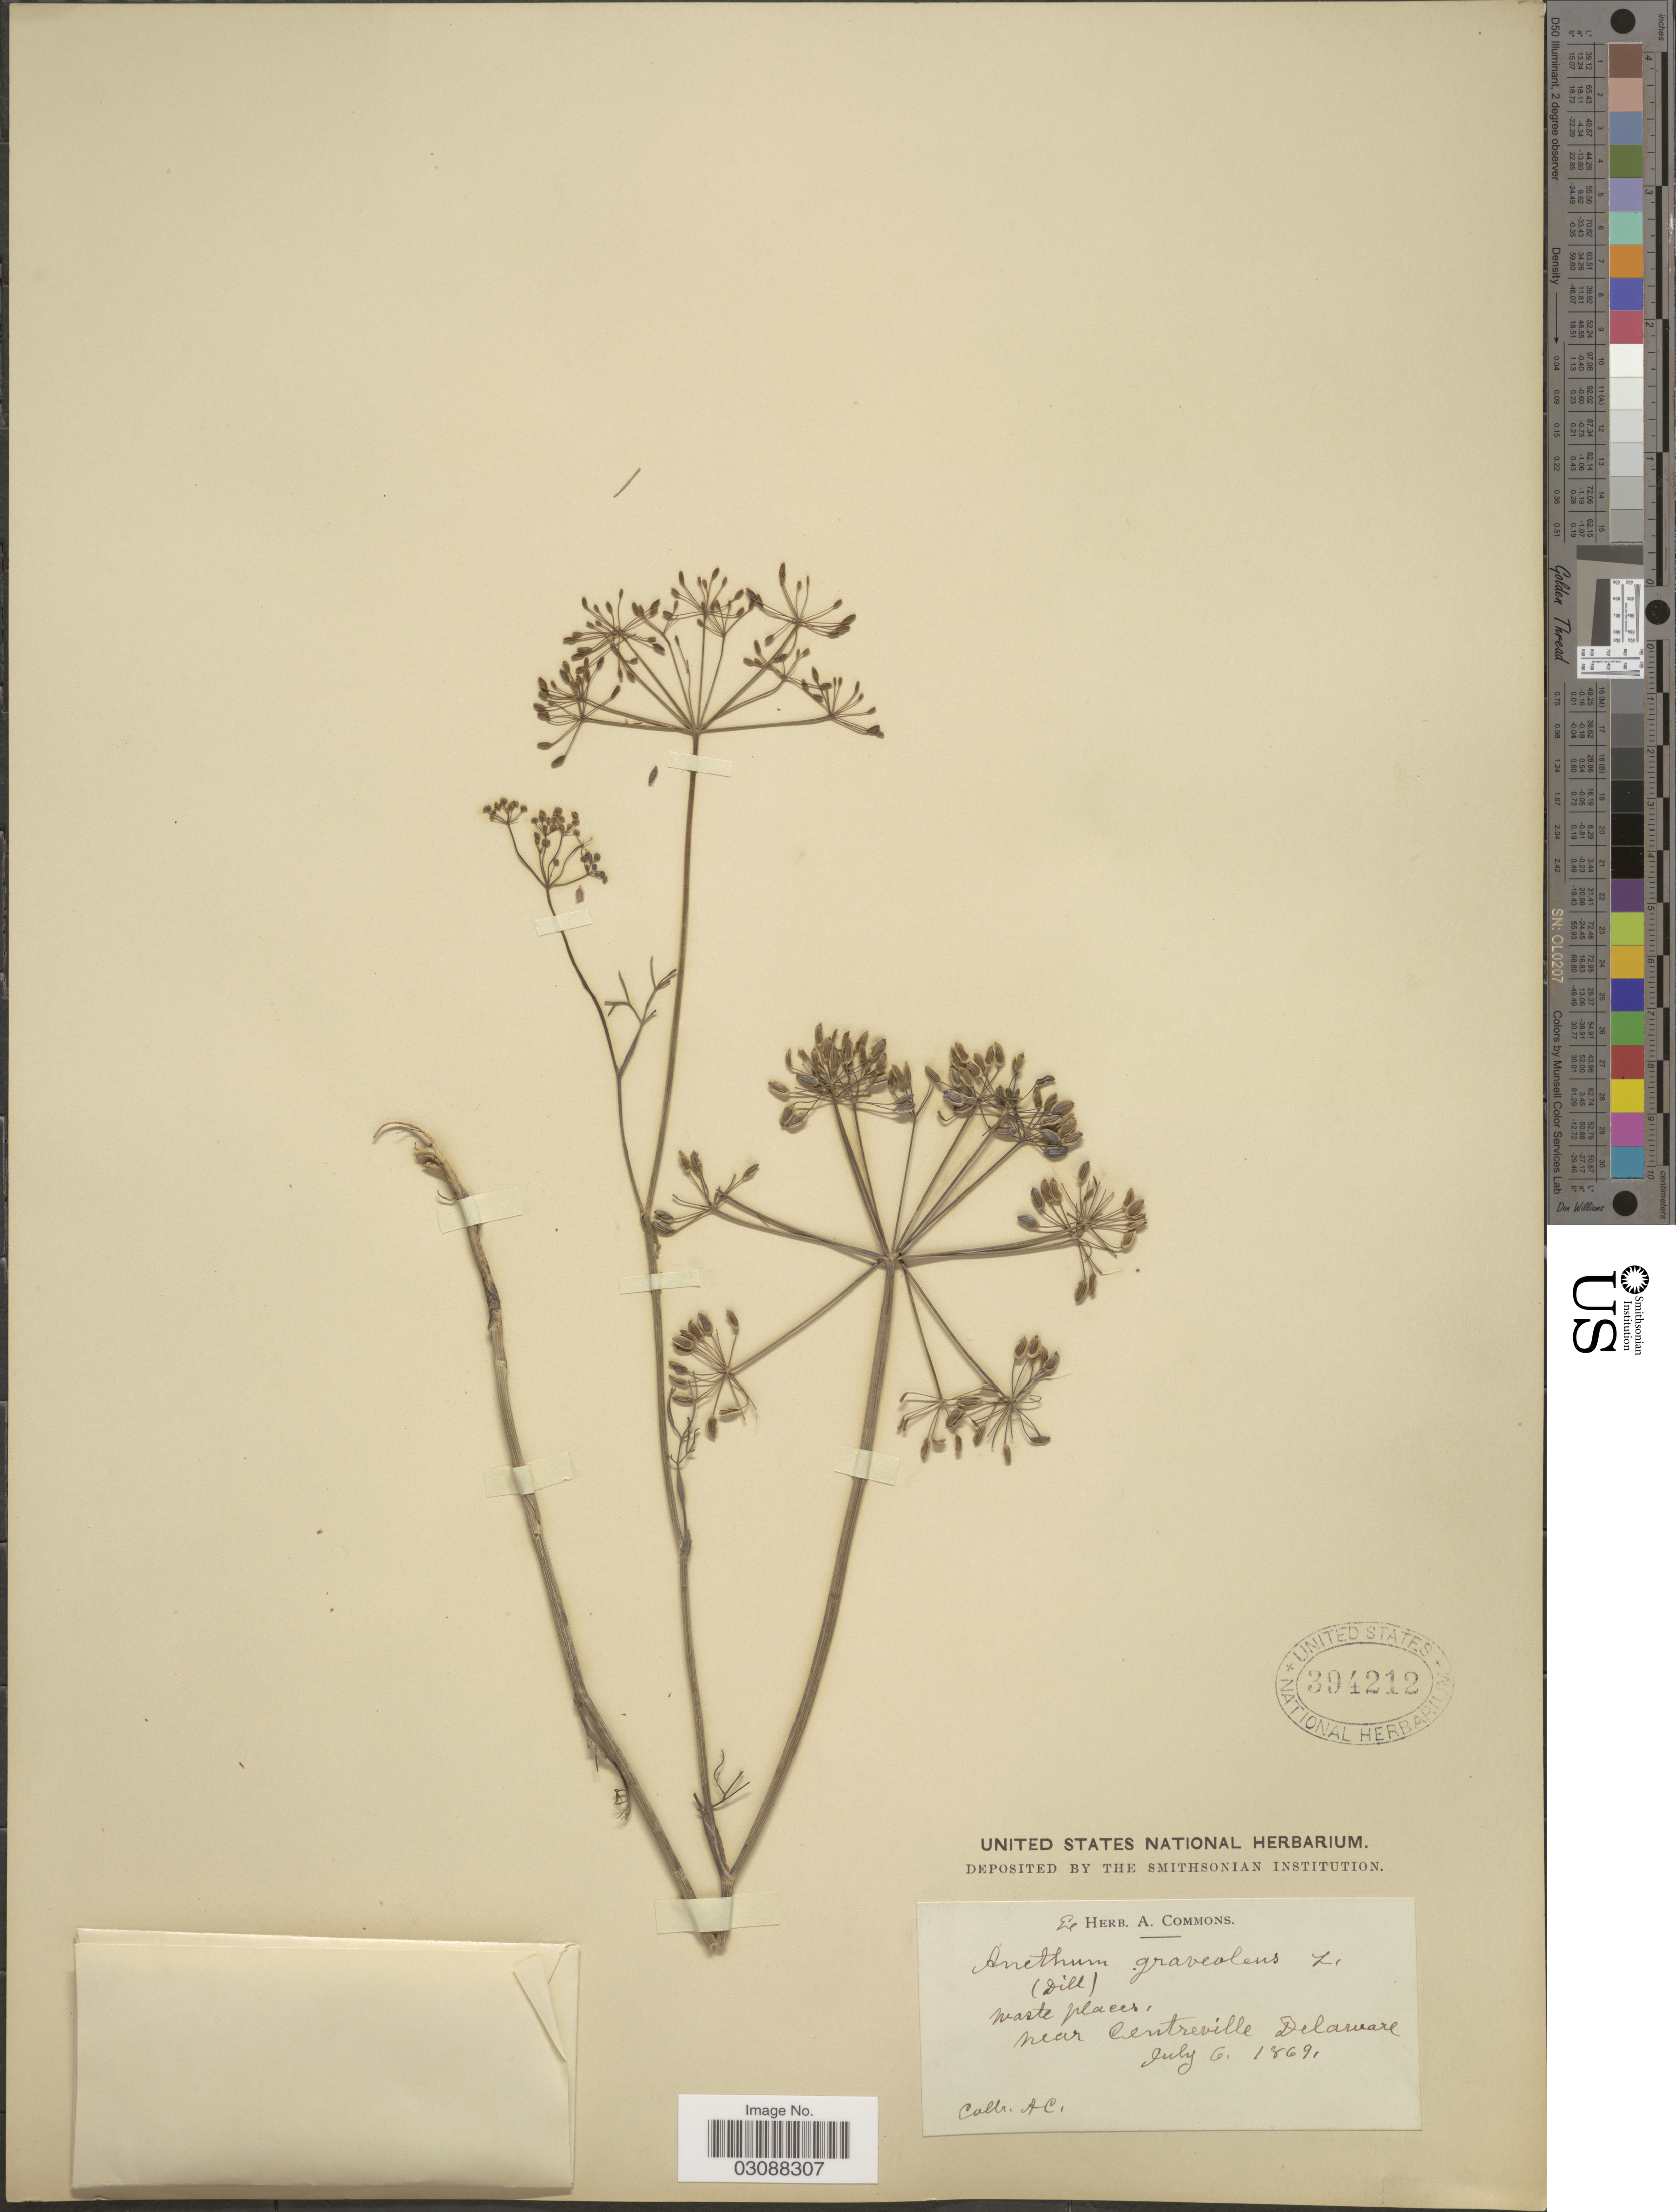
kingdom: Plantae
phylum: Tracheophyta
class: Magnoliopsida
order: Apiales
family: Apiaceae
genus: Anethum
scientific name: Anethum graveolens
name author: L.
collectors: A. Commons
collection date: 1869-07-06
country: United States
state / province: Delaware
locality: Near Centreville.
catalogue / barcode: US 394212